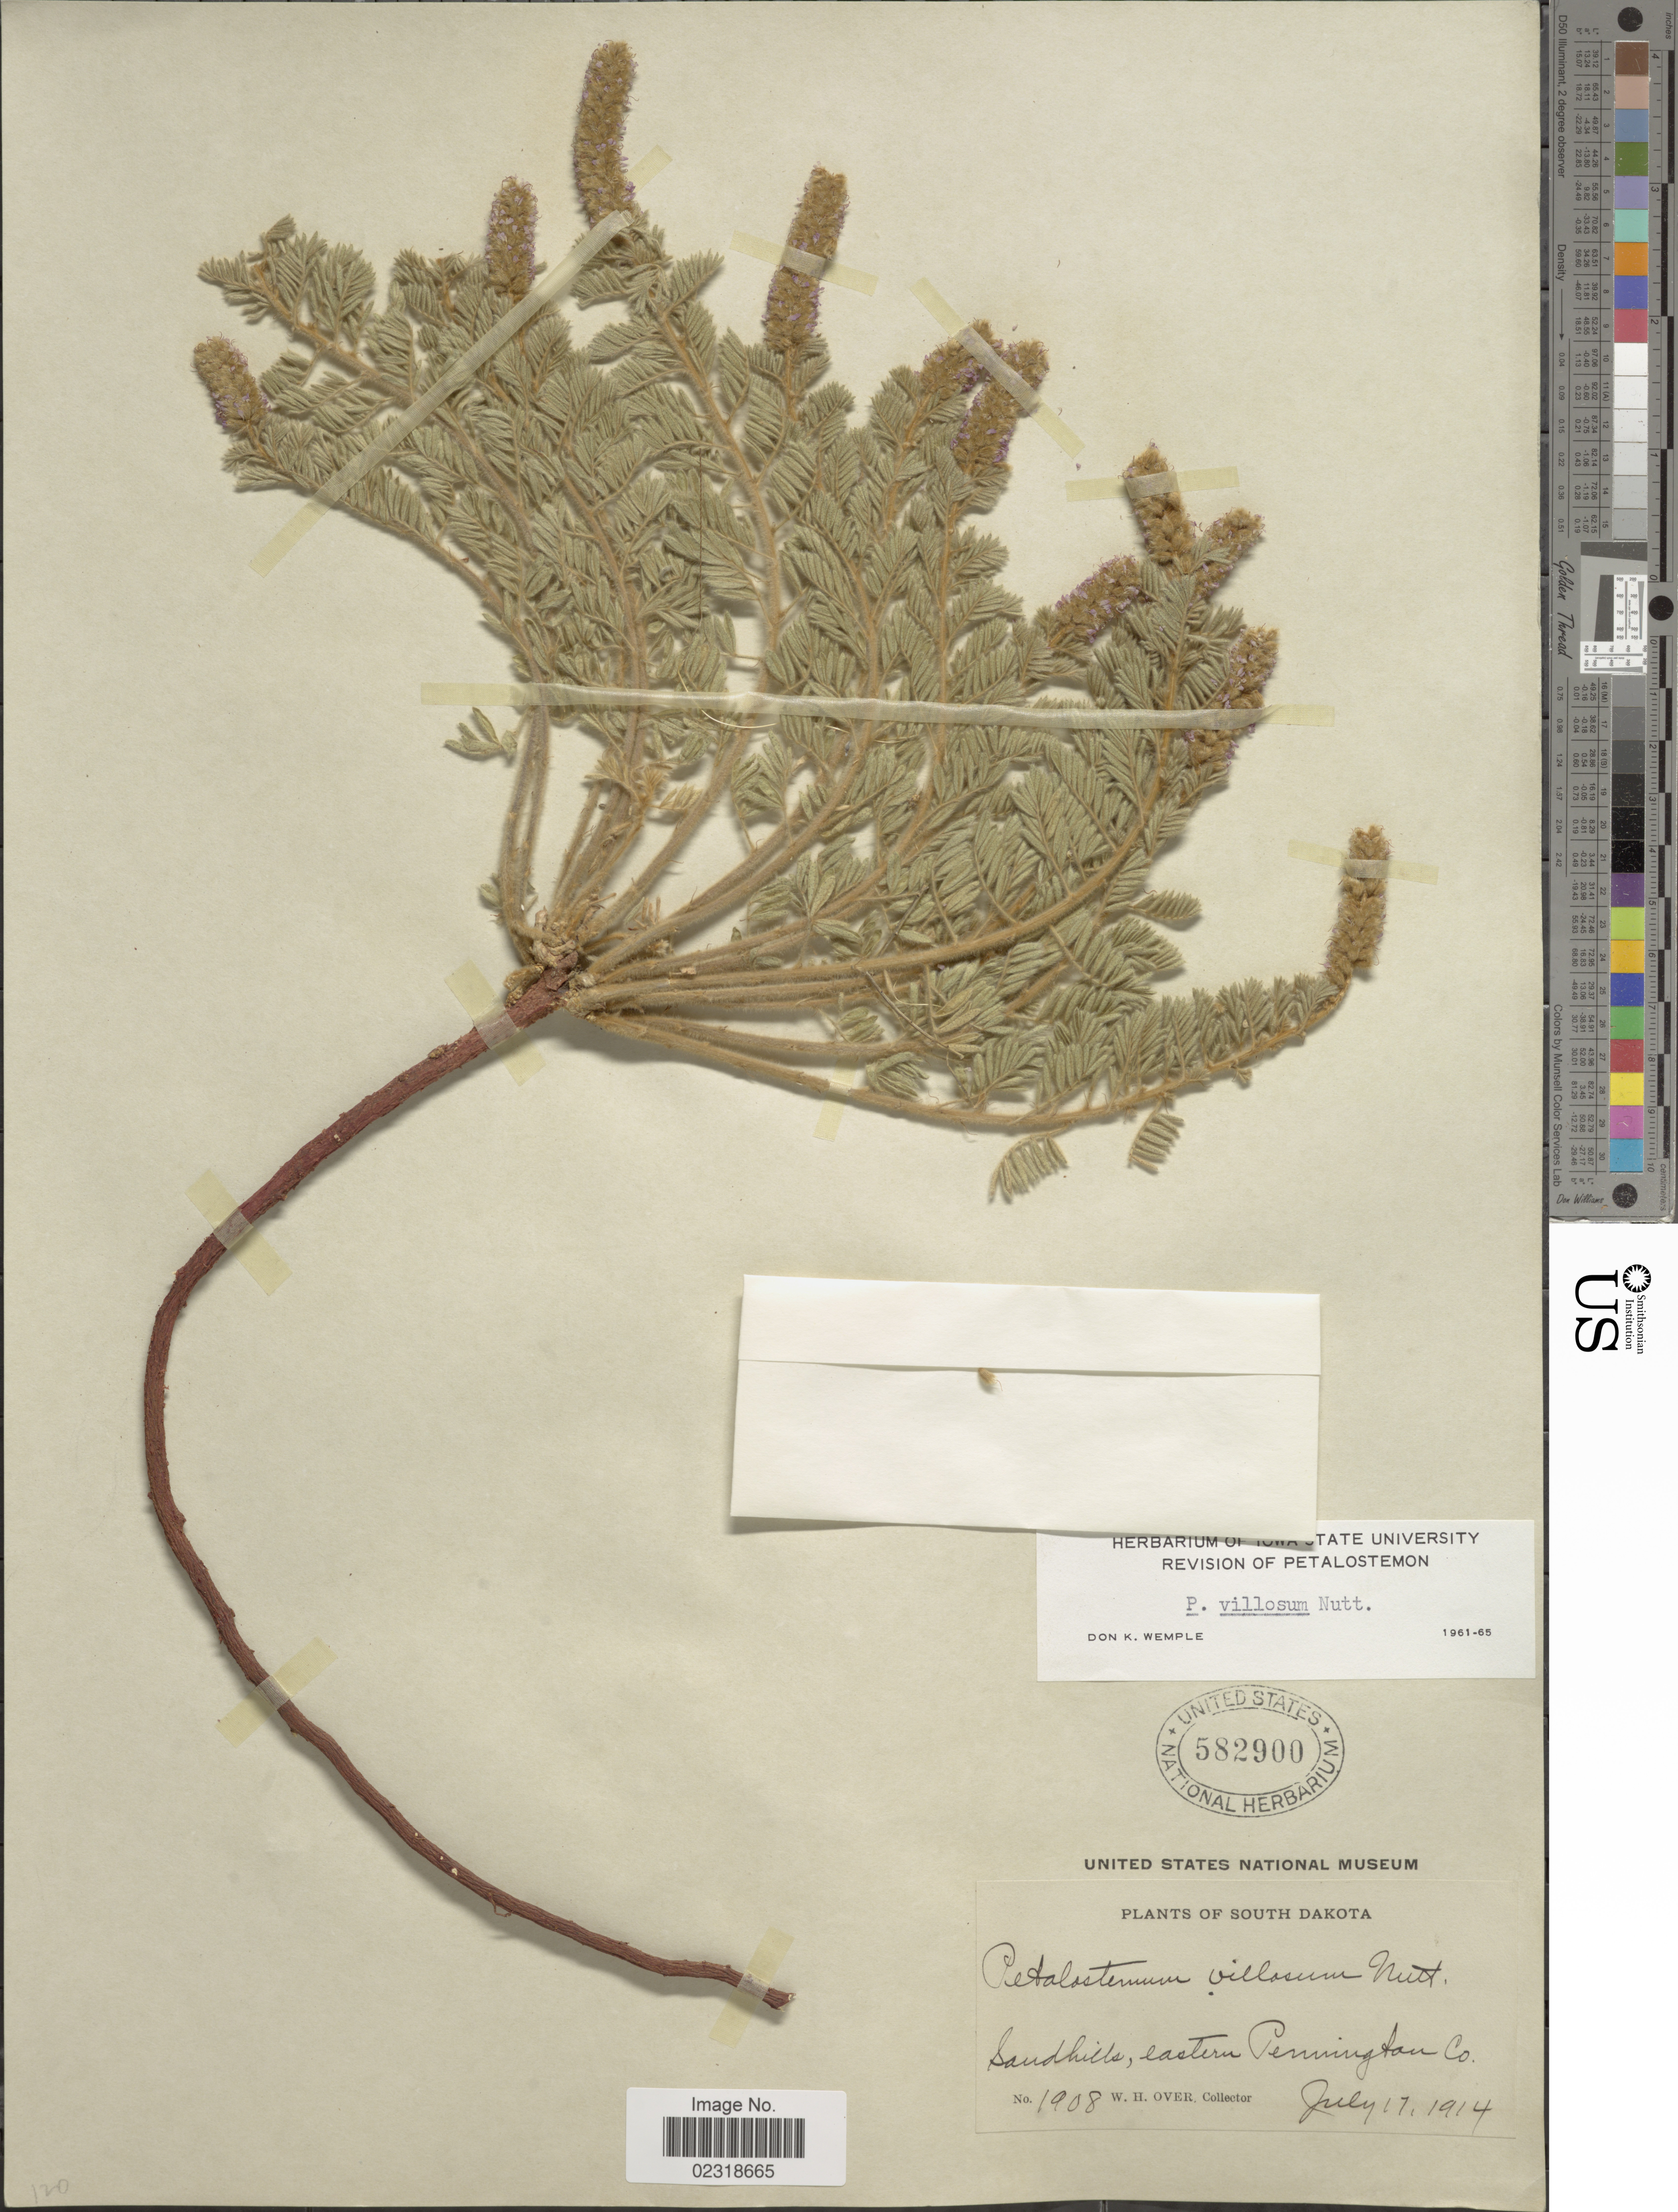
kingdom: Plantae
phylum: Tracheophyta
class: Magnoliopsida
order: Fabales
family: Fabaceae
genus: Dalea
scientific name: Dalea villosa var. villosa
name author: (Nutt.) Spreng.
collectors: W. Over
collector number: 1908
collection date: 1914-07-17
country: United States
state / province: South Dakota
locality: Sandhills, eastern Pennington Co.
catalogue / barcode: US 582900